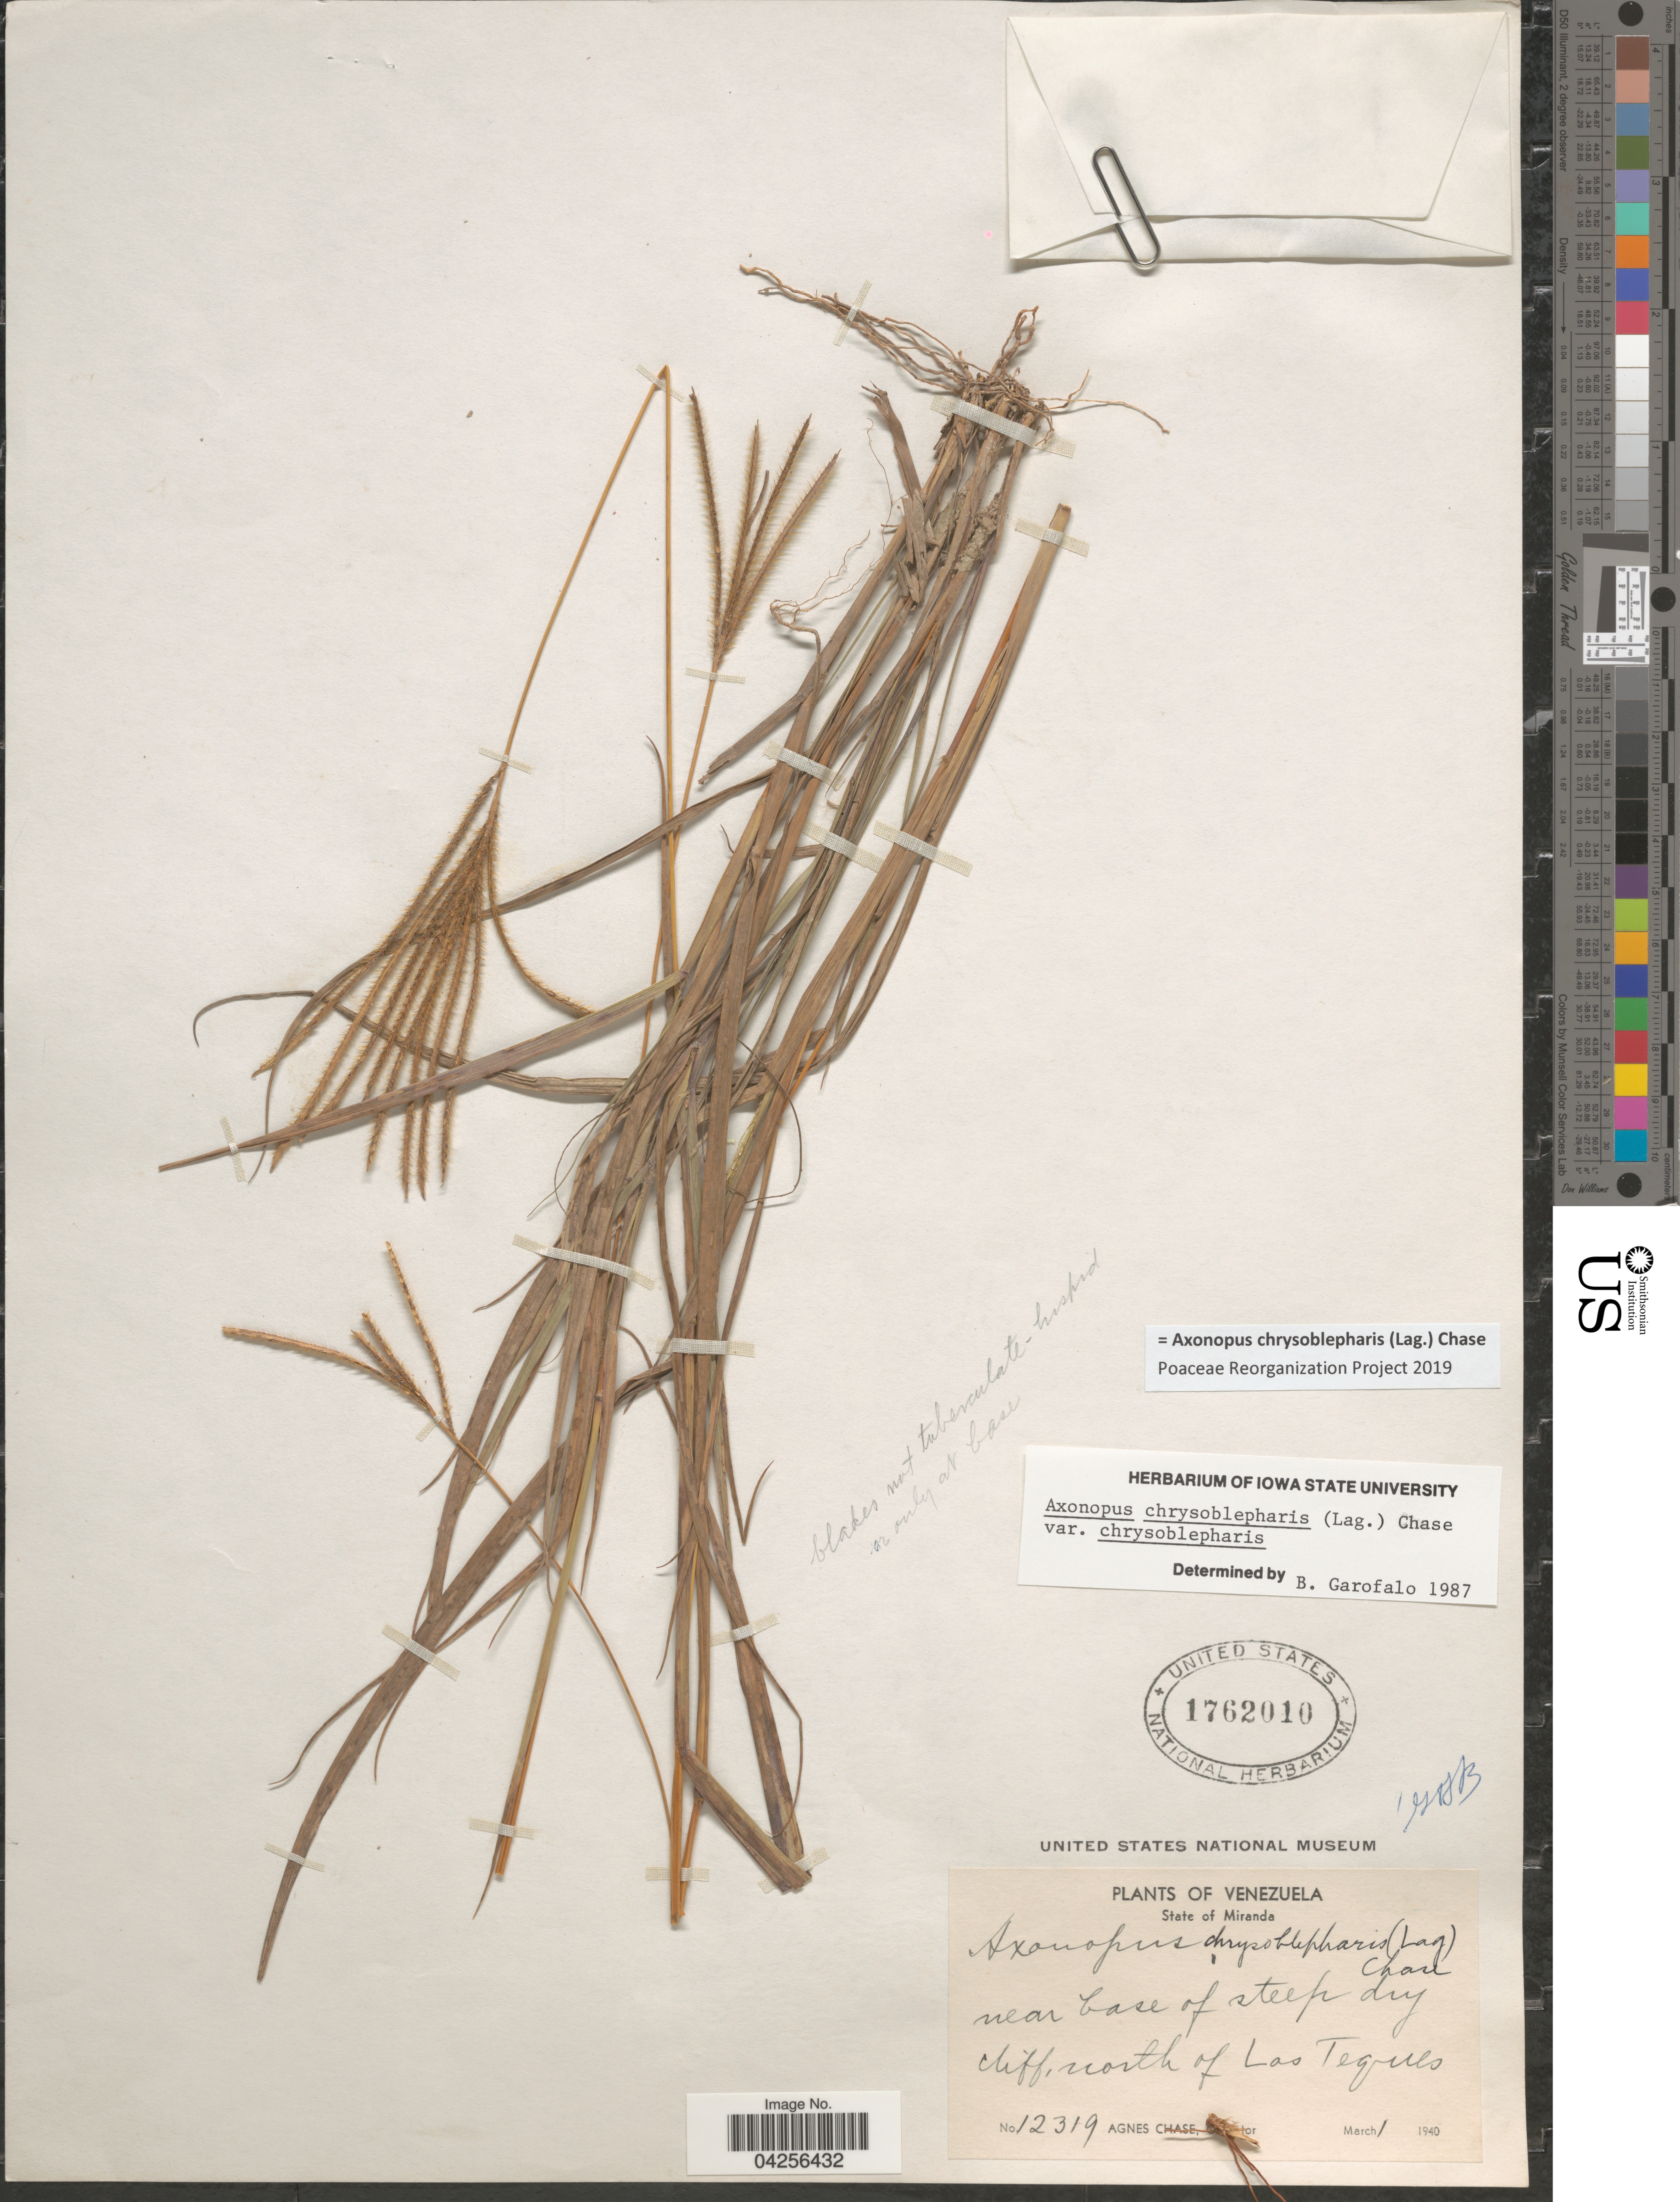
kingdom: Plantae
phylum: Tracheophyta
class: Liliopsida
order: Poales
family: Poaceae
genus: Axonopus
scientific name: Axonopus chrysoblepharis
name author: (Lag.) Chase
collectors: A. Chase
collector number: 12319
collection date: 1940-03-01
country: Venezuela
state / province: Miranda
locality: Near base of steep dry cliff, north of Las Teques.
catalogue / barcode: US 1762010